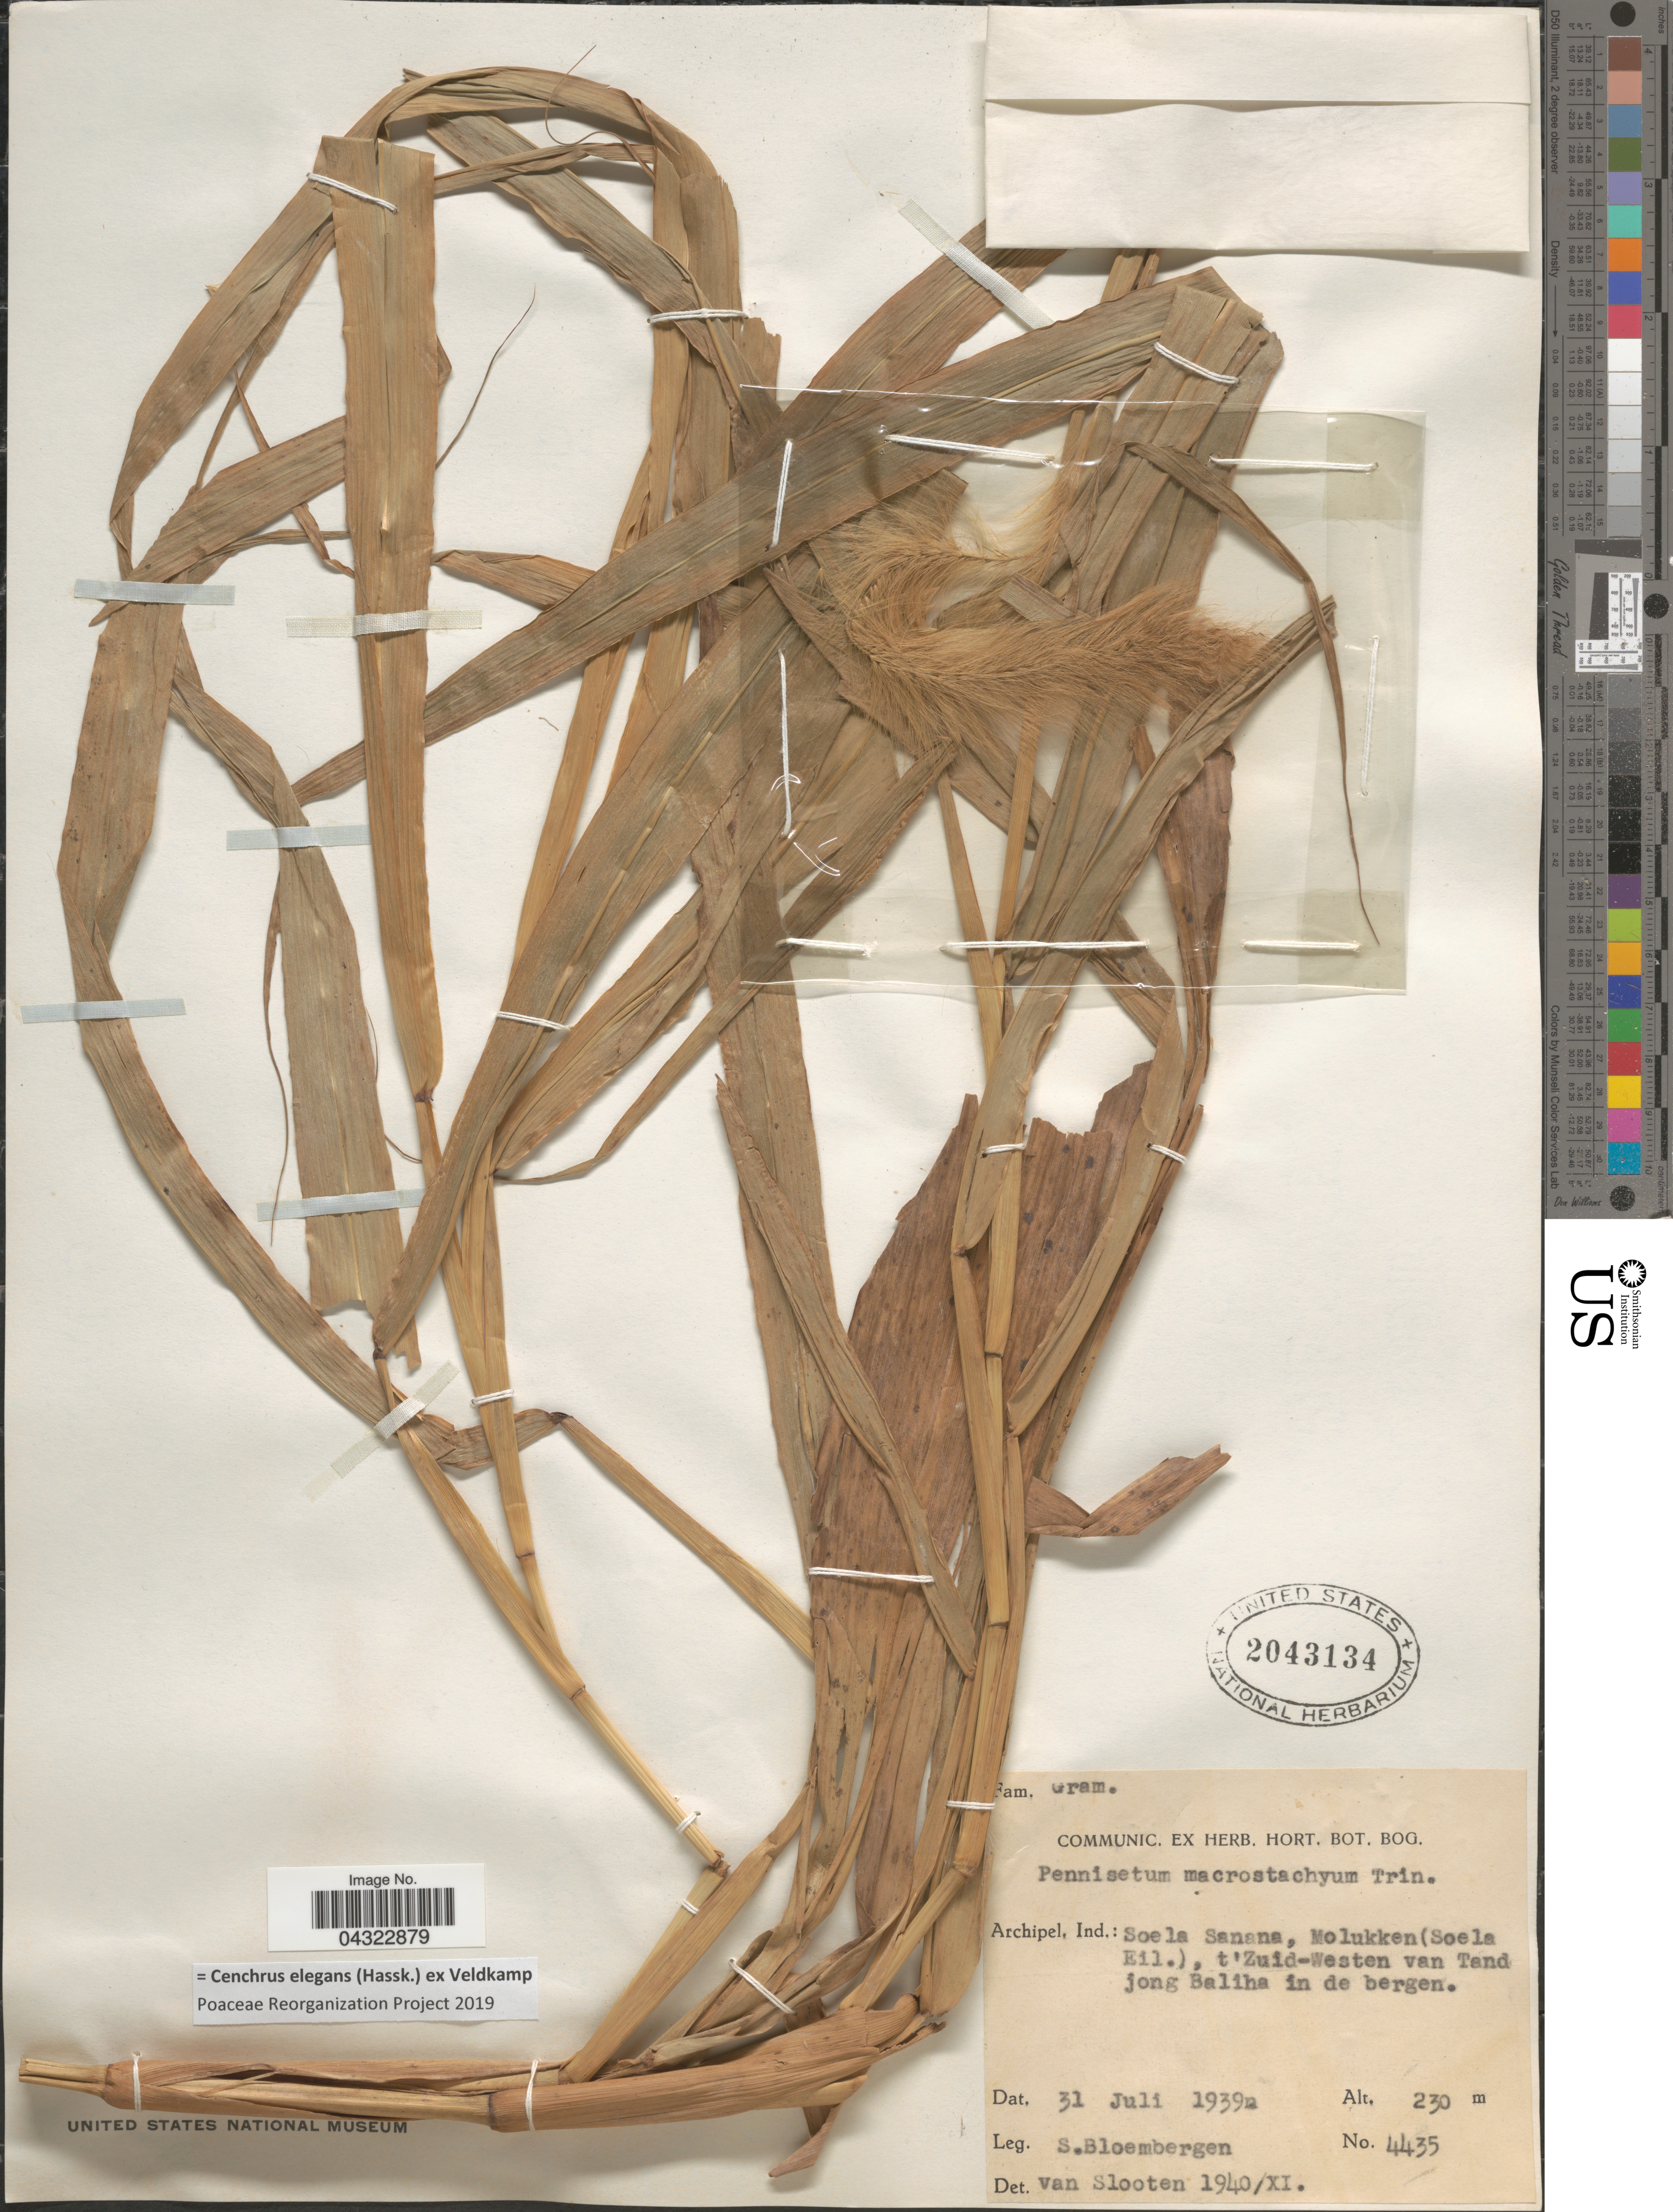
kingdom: Plantae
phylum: Tracheophyta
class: Liliopsida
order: Poales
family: Poaceae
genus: Cenchrus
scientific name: Cenchrus elegans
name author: (Hassk.) Veldkamp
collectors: S. Bloembergen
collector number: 4435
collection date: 1939-07-31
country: Indonesia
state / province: Maluku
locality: Archipel. Ind.: Soela Sanana, Molukken(Soela Eil.), t'Zuid-Westen van Tand jong Baliha in de bergen.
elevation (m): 230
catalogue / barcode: US 2043134